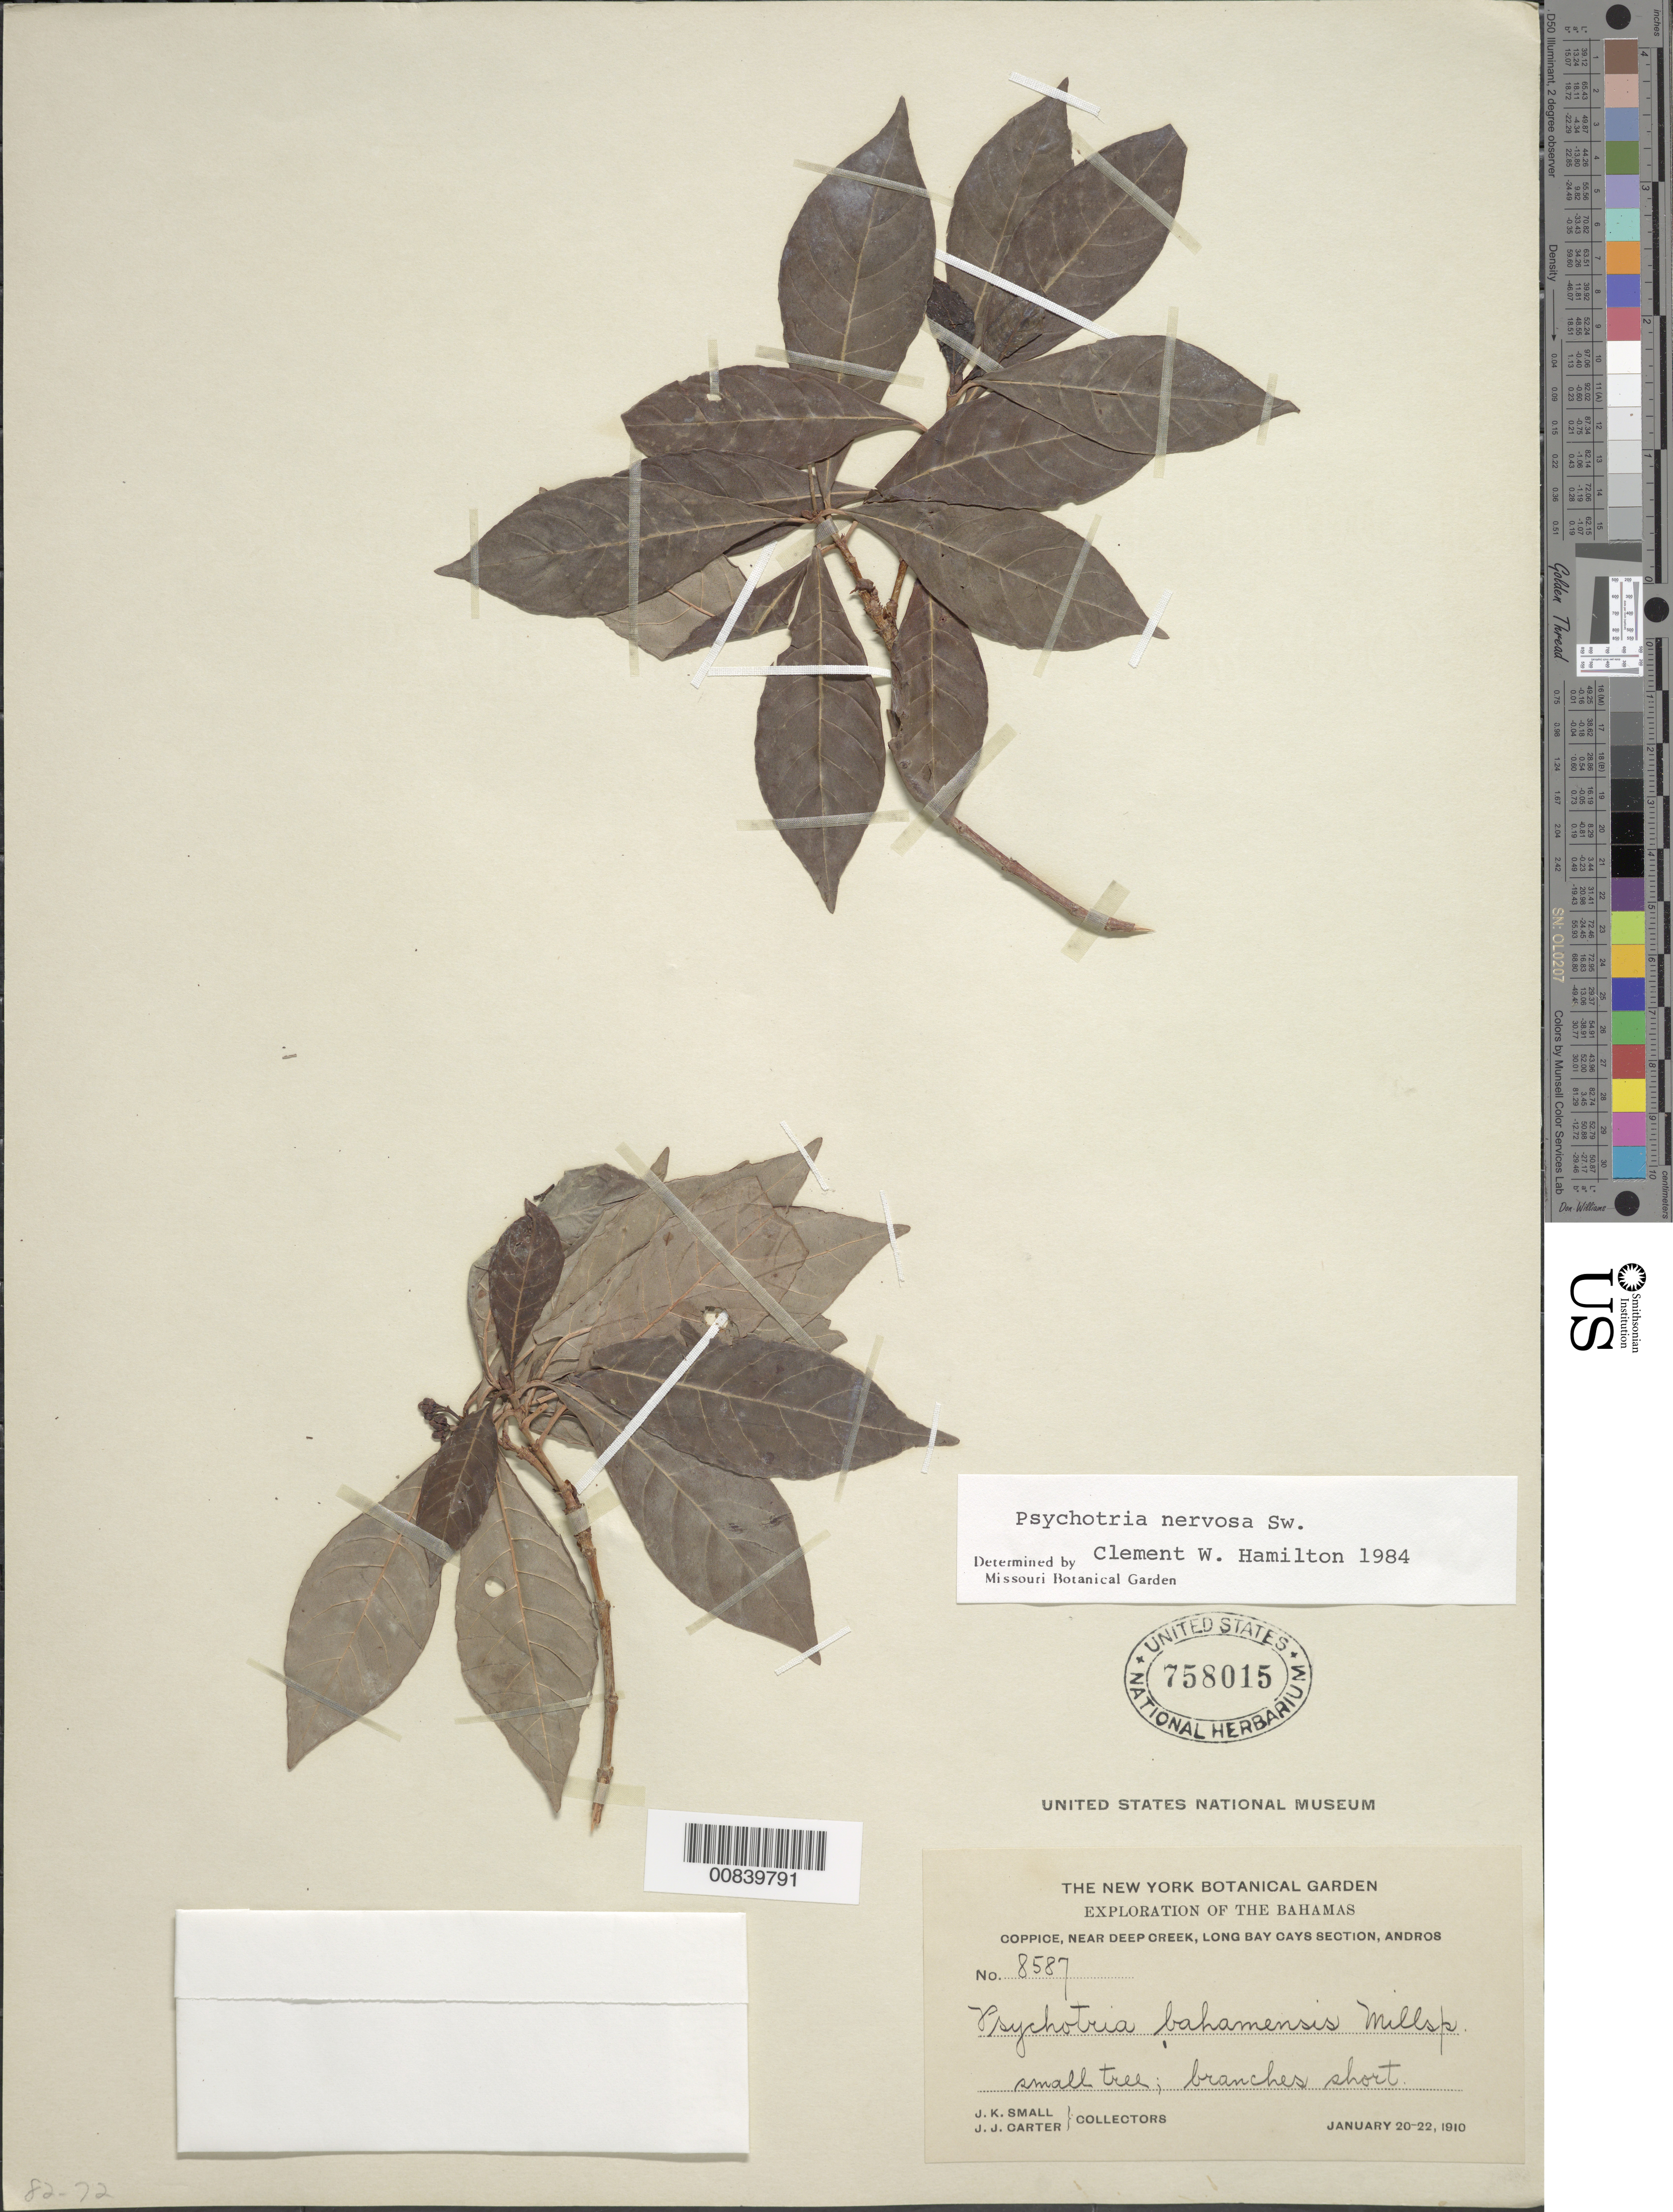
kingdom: Plantae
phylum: Tracheophyta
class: Magnoliopsida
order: Gentianales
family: Rubiaceae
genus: Psychotria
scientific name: Psychotria nervosa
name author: Sw.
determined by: Hamilton, C. W.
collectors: J. K. Small & J. J. Carter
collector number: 8587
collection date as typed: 20 Jan 1910 to 22 Jan 1910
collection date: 1910-01-20/1910-01-22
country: Bahamas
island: Andros Island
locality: Coppice, near Deep Creek, Long Bay Cays Section, Andros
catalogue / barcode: US 758015